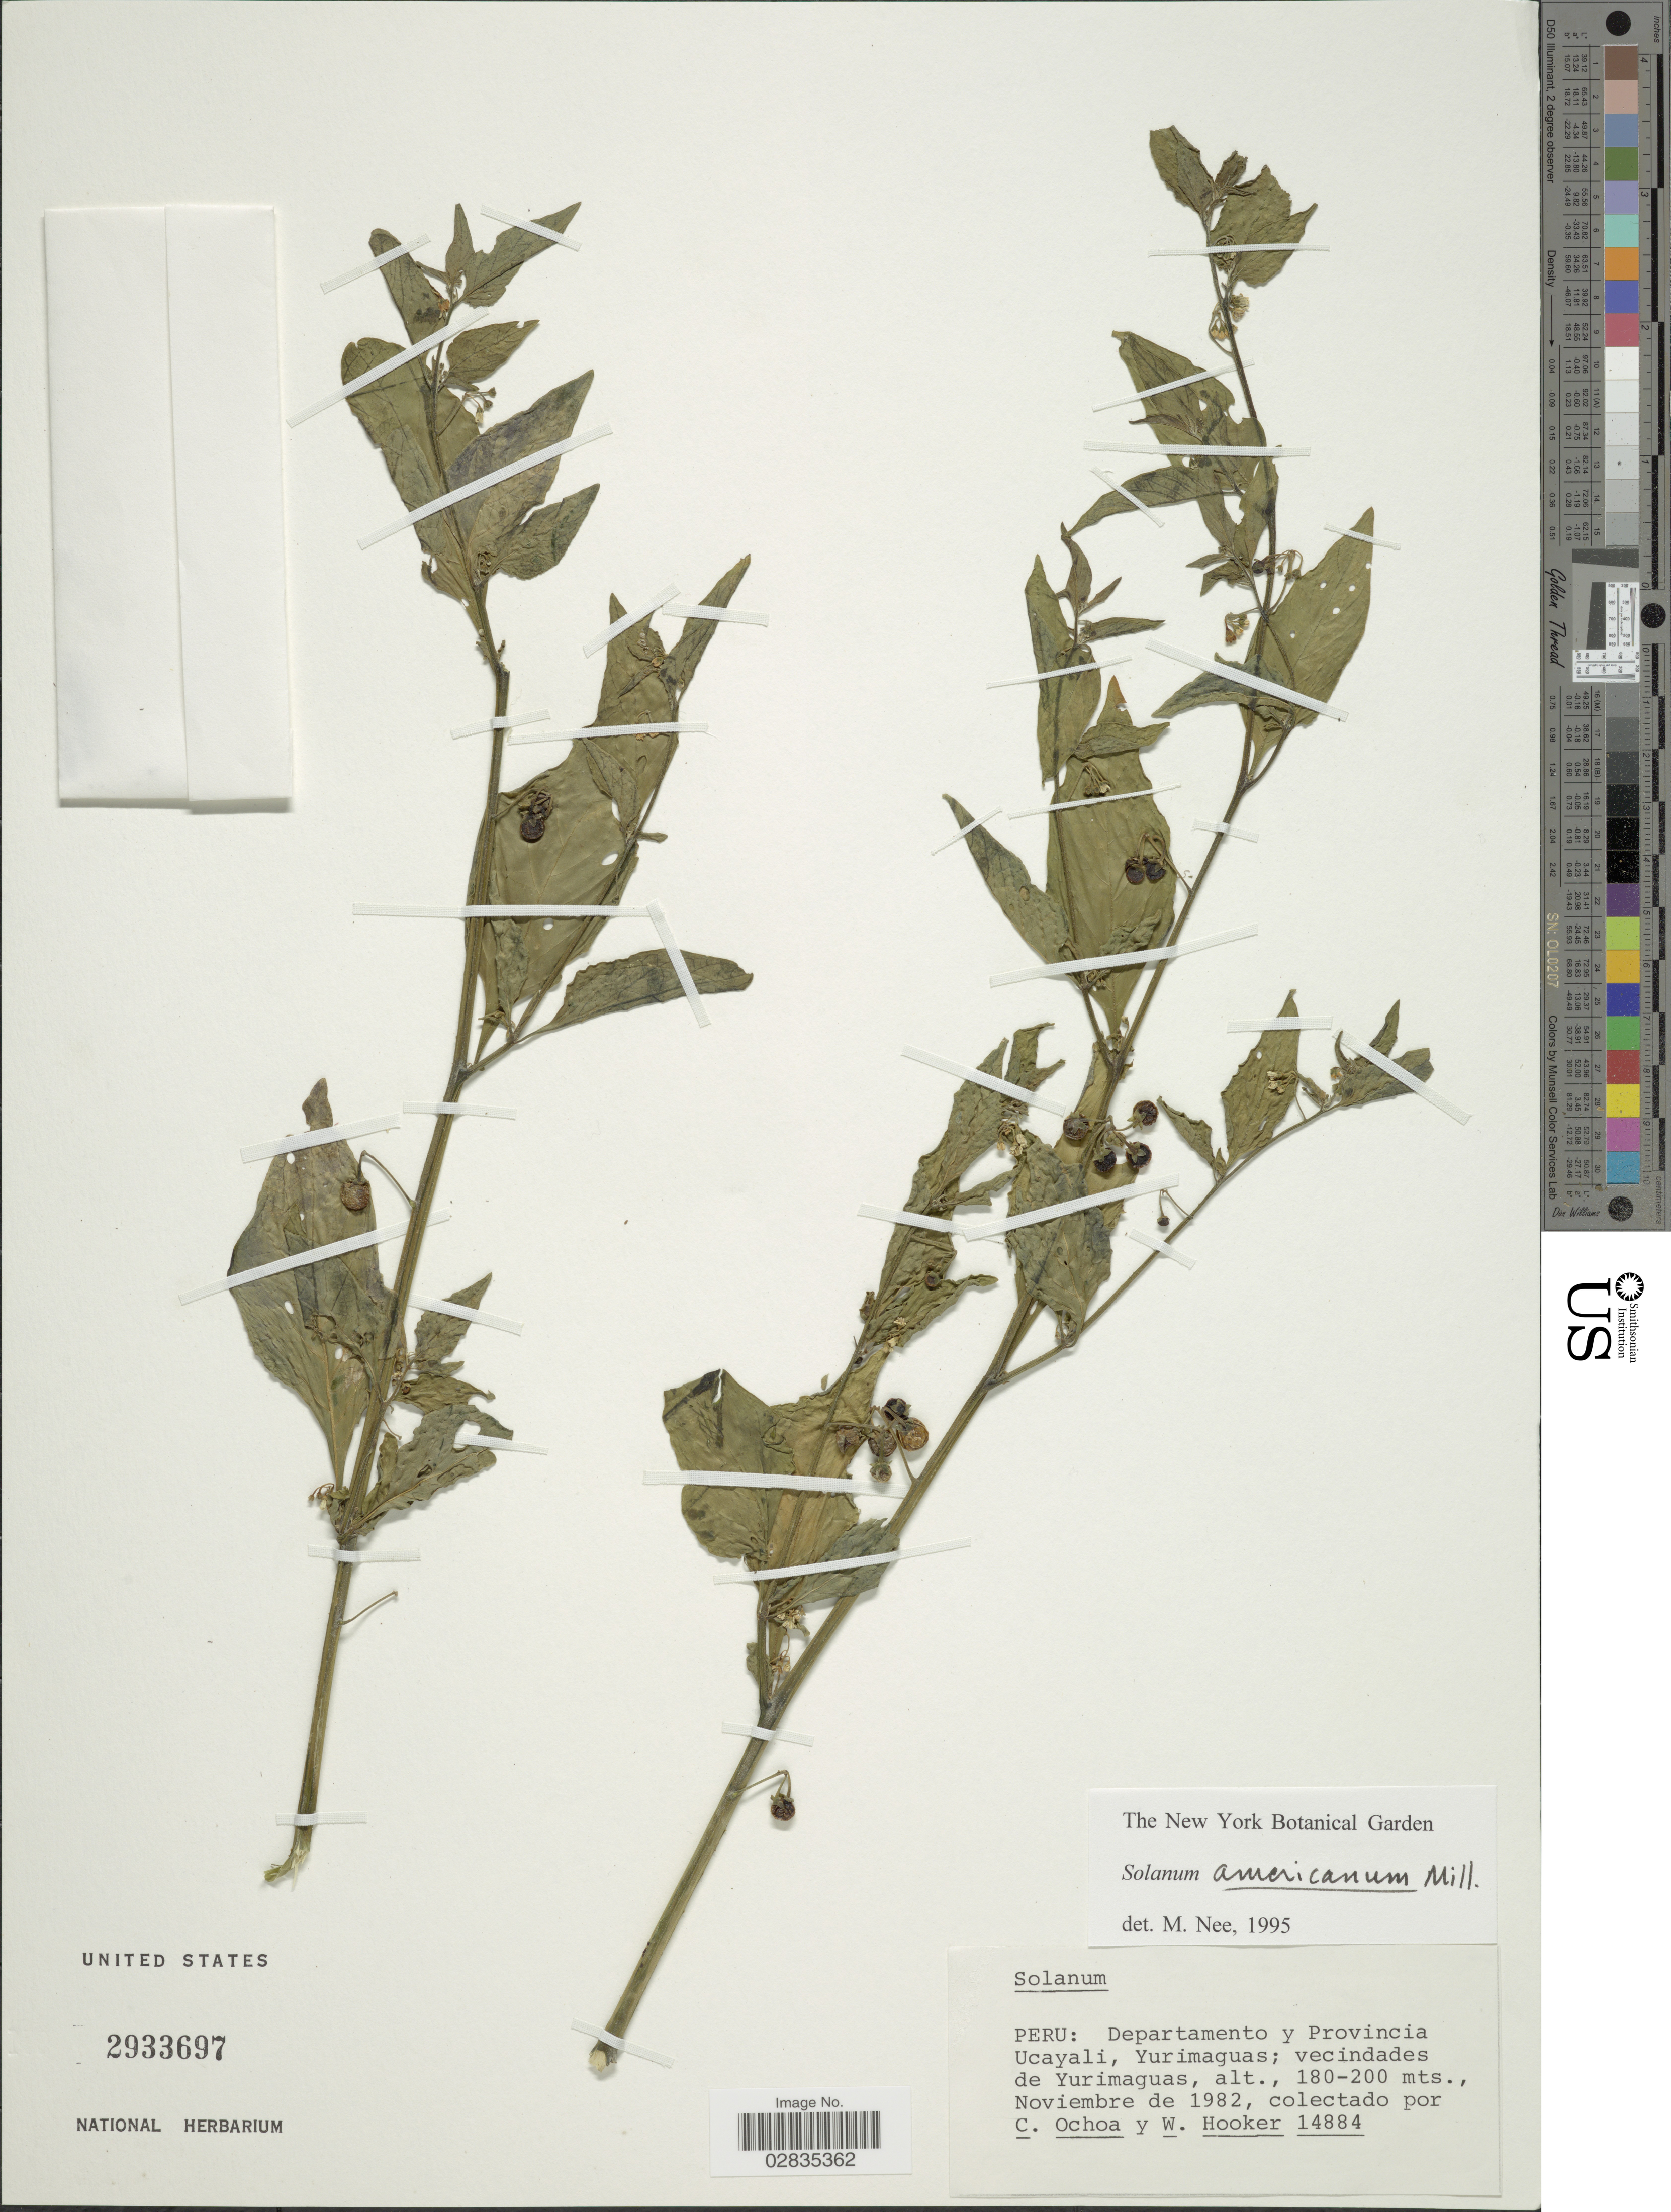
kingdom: Plantae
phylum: Tracheophyta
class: Magnoliopsida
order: Solanales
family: Solanaceae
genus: Solanum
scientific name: Solanum americanum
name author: Mill.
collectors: C. Ochoa & W. Hooker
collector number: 14884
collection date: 1982-11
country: Peru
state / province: Ucayali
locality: Departamento y Provincia Ucayali, Yurimaguas; vecindades de Yurimaguas.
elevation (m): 180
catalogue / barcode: US 2933697